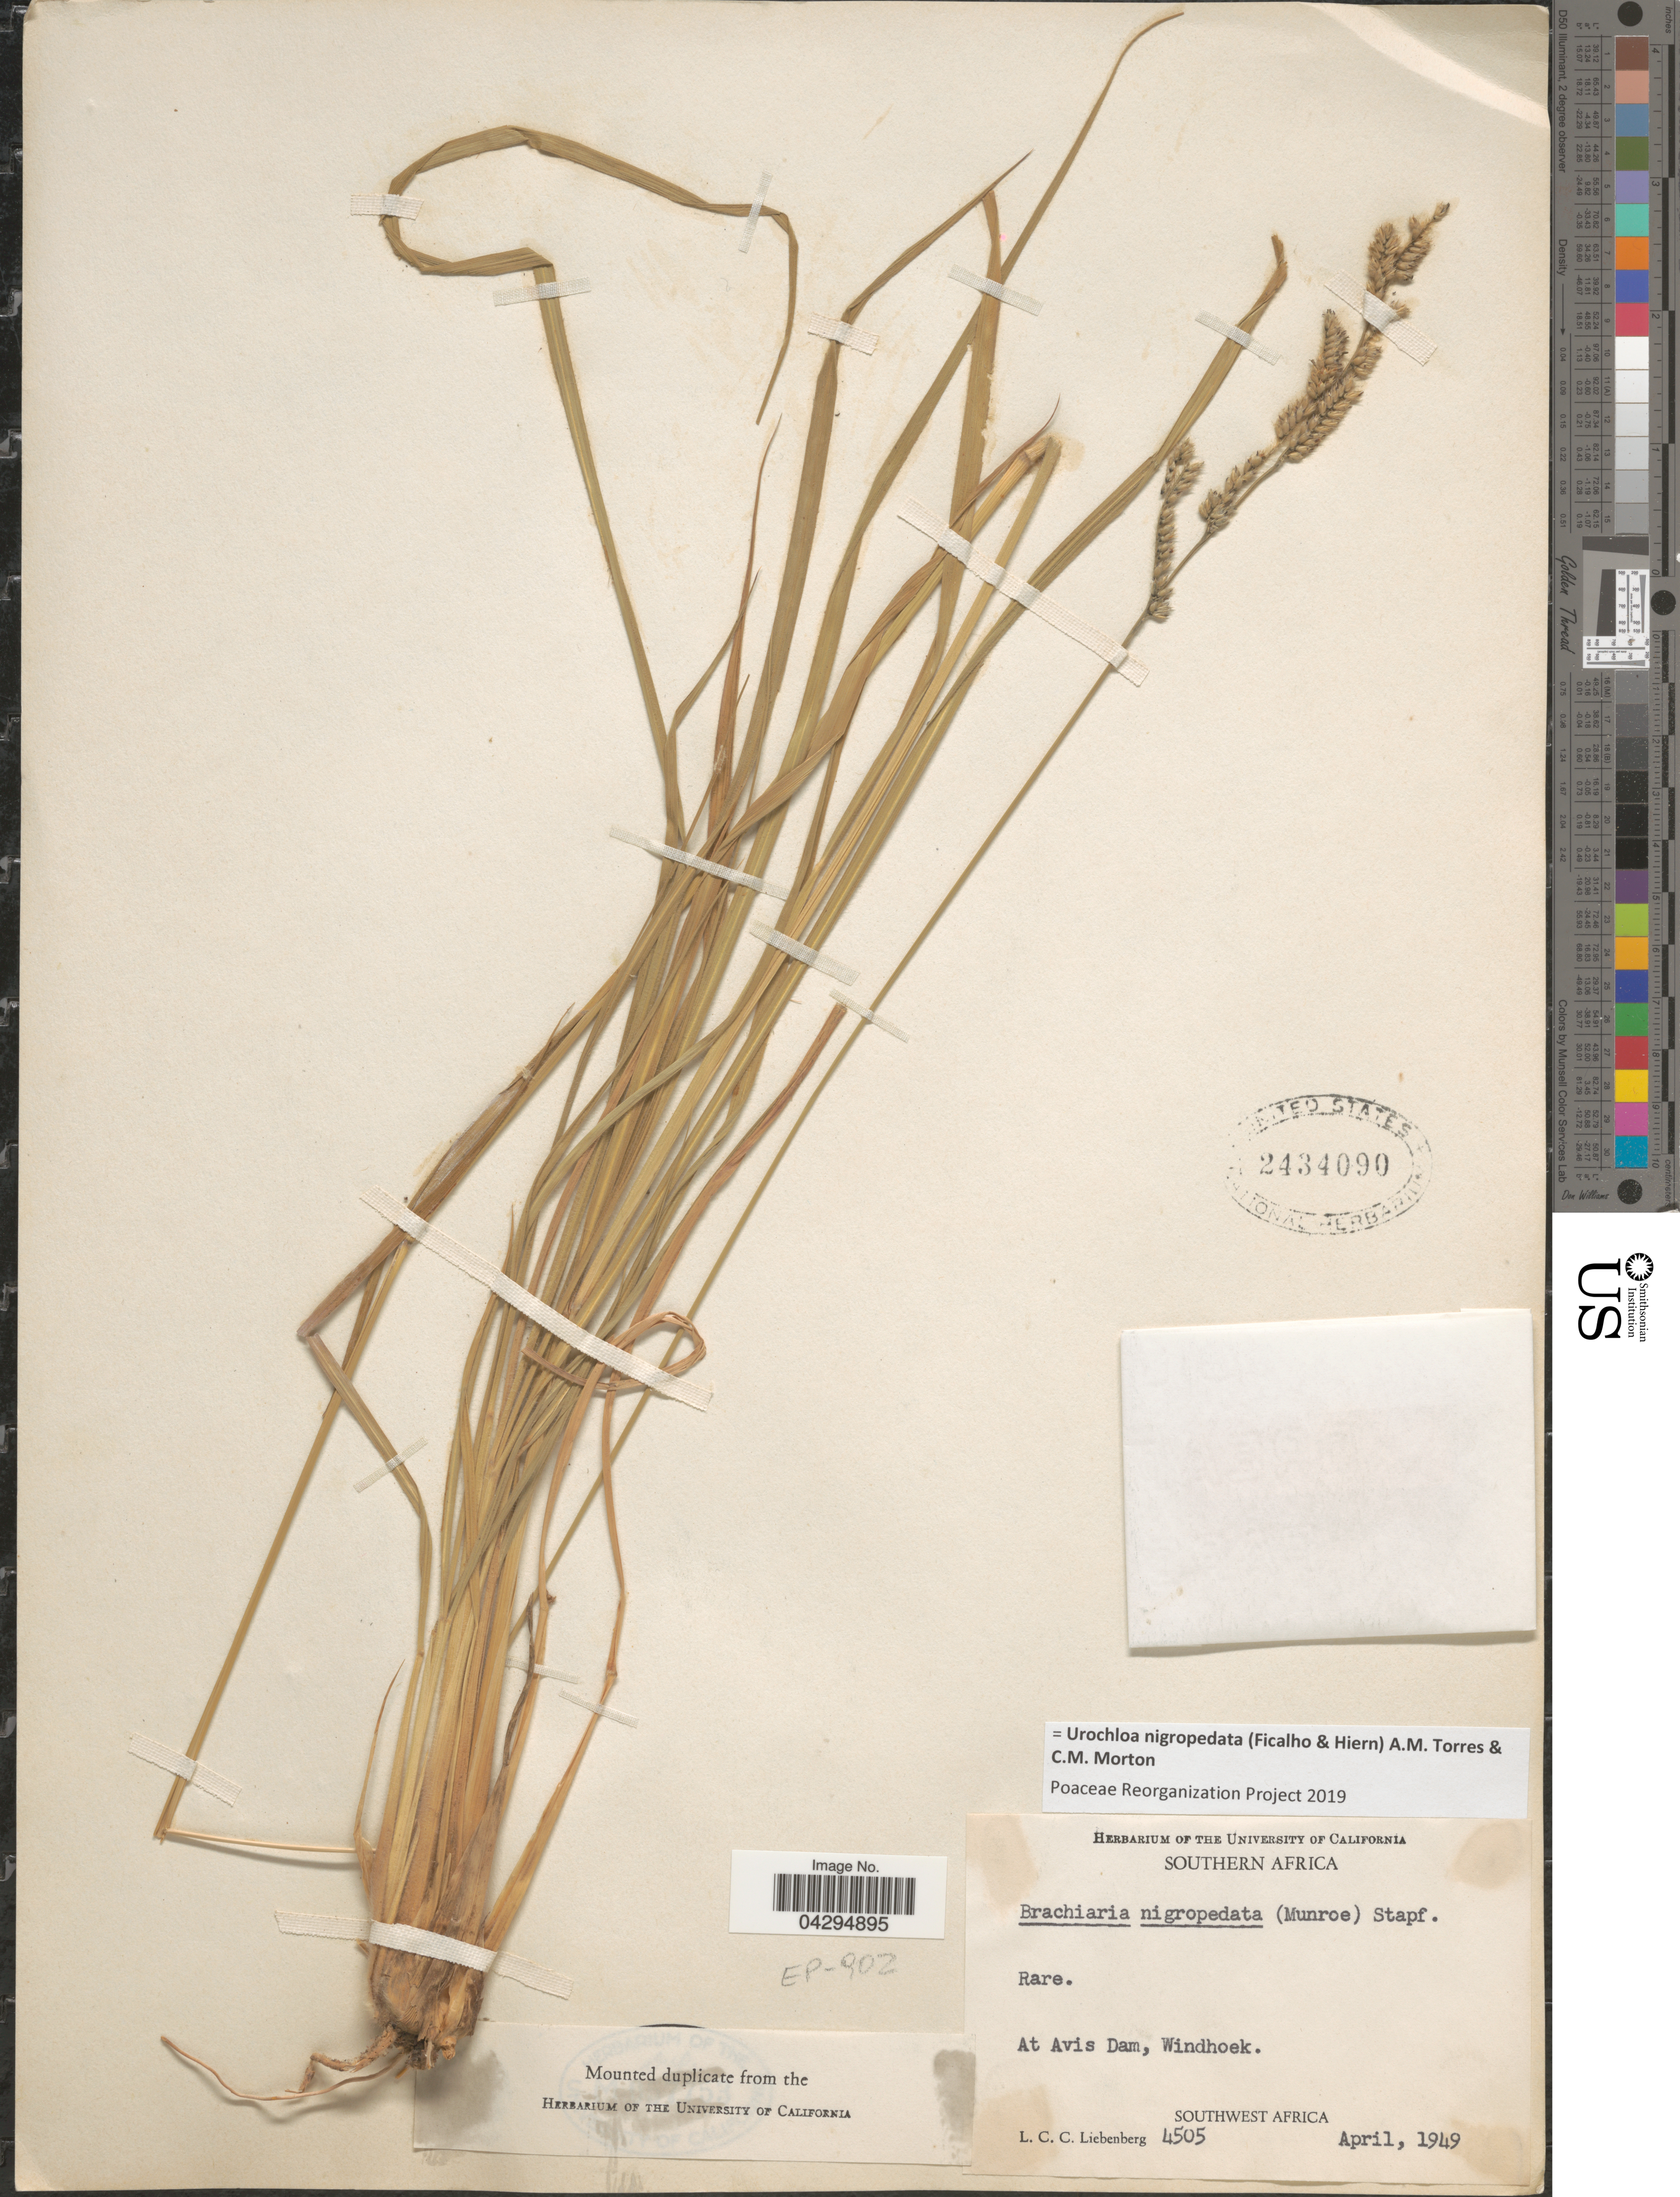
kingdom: Plantae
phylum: Tracheophyta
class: Liliopsida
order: Poales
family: Poaceae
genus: Urochloa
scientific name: Urochloa nigropedata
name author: (Ficalho & Hiern) A.M. Torres & C.M. Morton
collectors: L. Liebenberg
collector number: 4505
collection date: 1949-04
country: Namibia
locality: Southern Africa. At Avis Dam, Windhoek. Southwest Africa.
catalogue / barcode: US 2434090